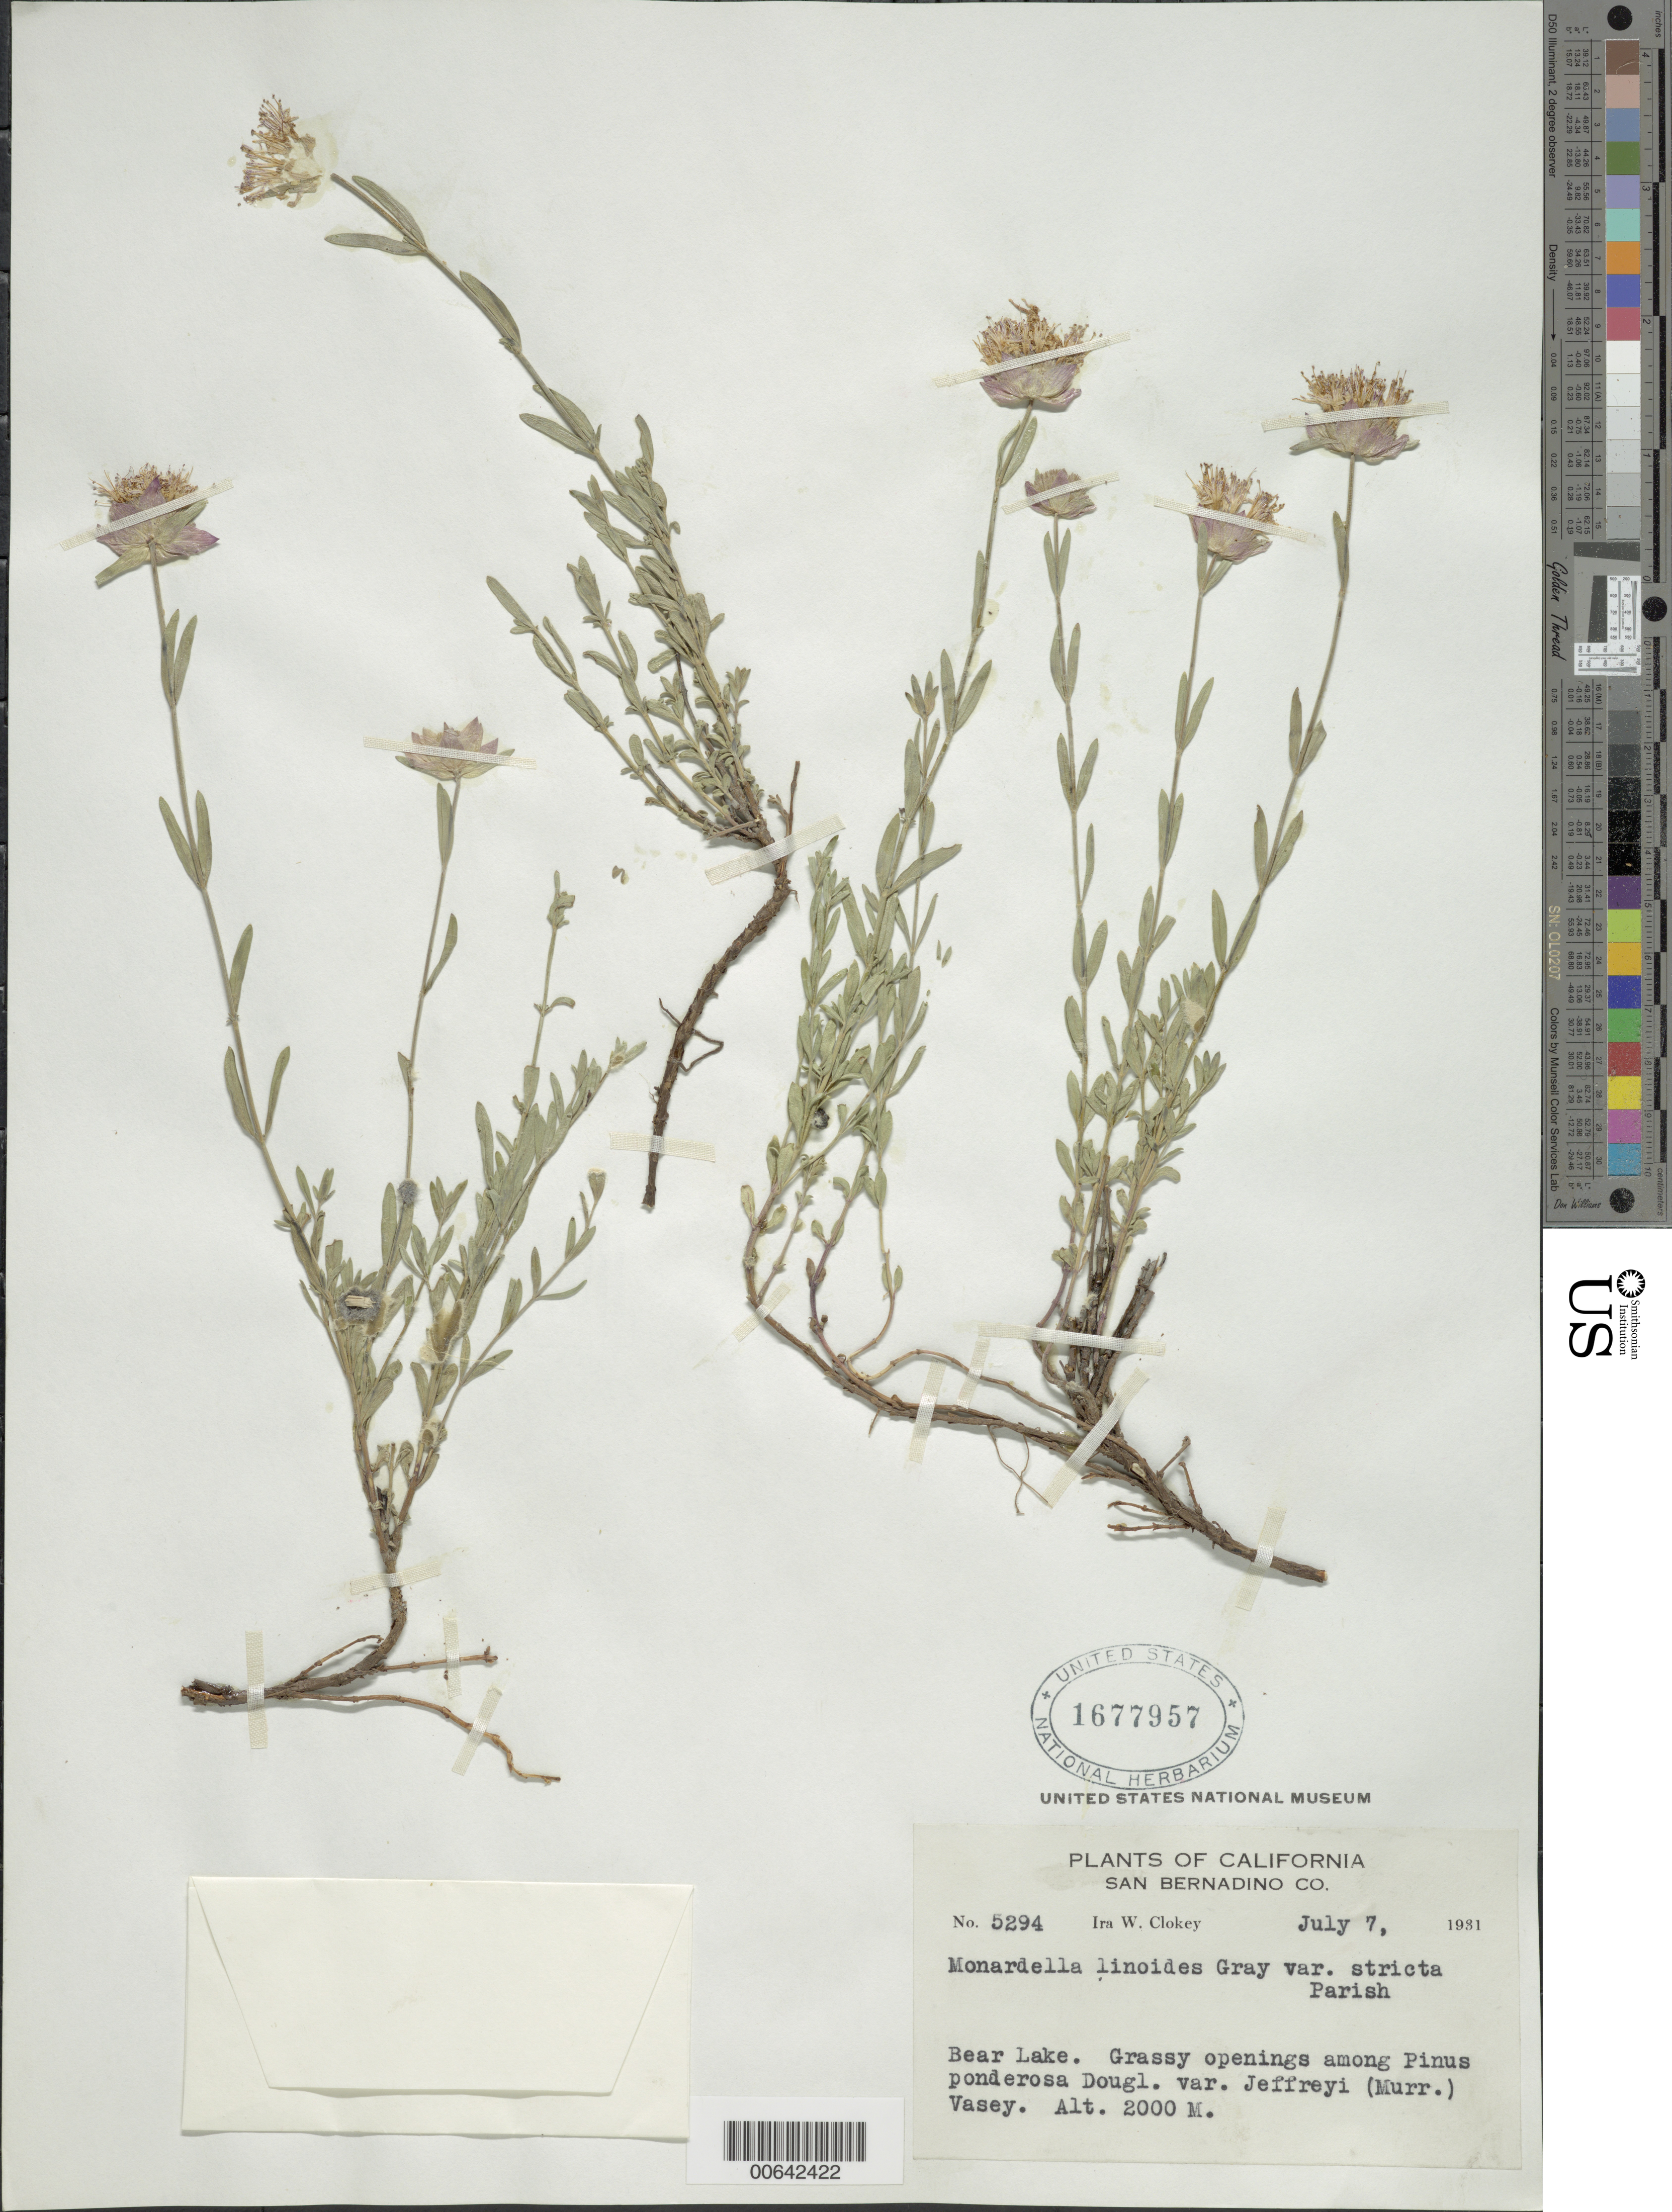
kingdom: Plantae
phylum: Tracheophyta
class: Magnoliopsida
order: Lamiales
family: Lamiaceae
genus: Monardella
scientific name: Monardella linoides subsp. stricta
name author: (Parish) Epling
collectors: I. W. Clokey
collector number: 5294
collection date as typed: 07 Jul 1931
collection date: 1931-07-07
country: United States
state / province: California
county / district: San Bernardino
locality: Bear Lake.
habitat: Grassy openings among Pinus ponderosa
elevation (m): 2000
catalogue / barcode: US 1677957